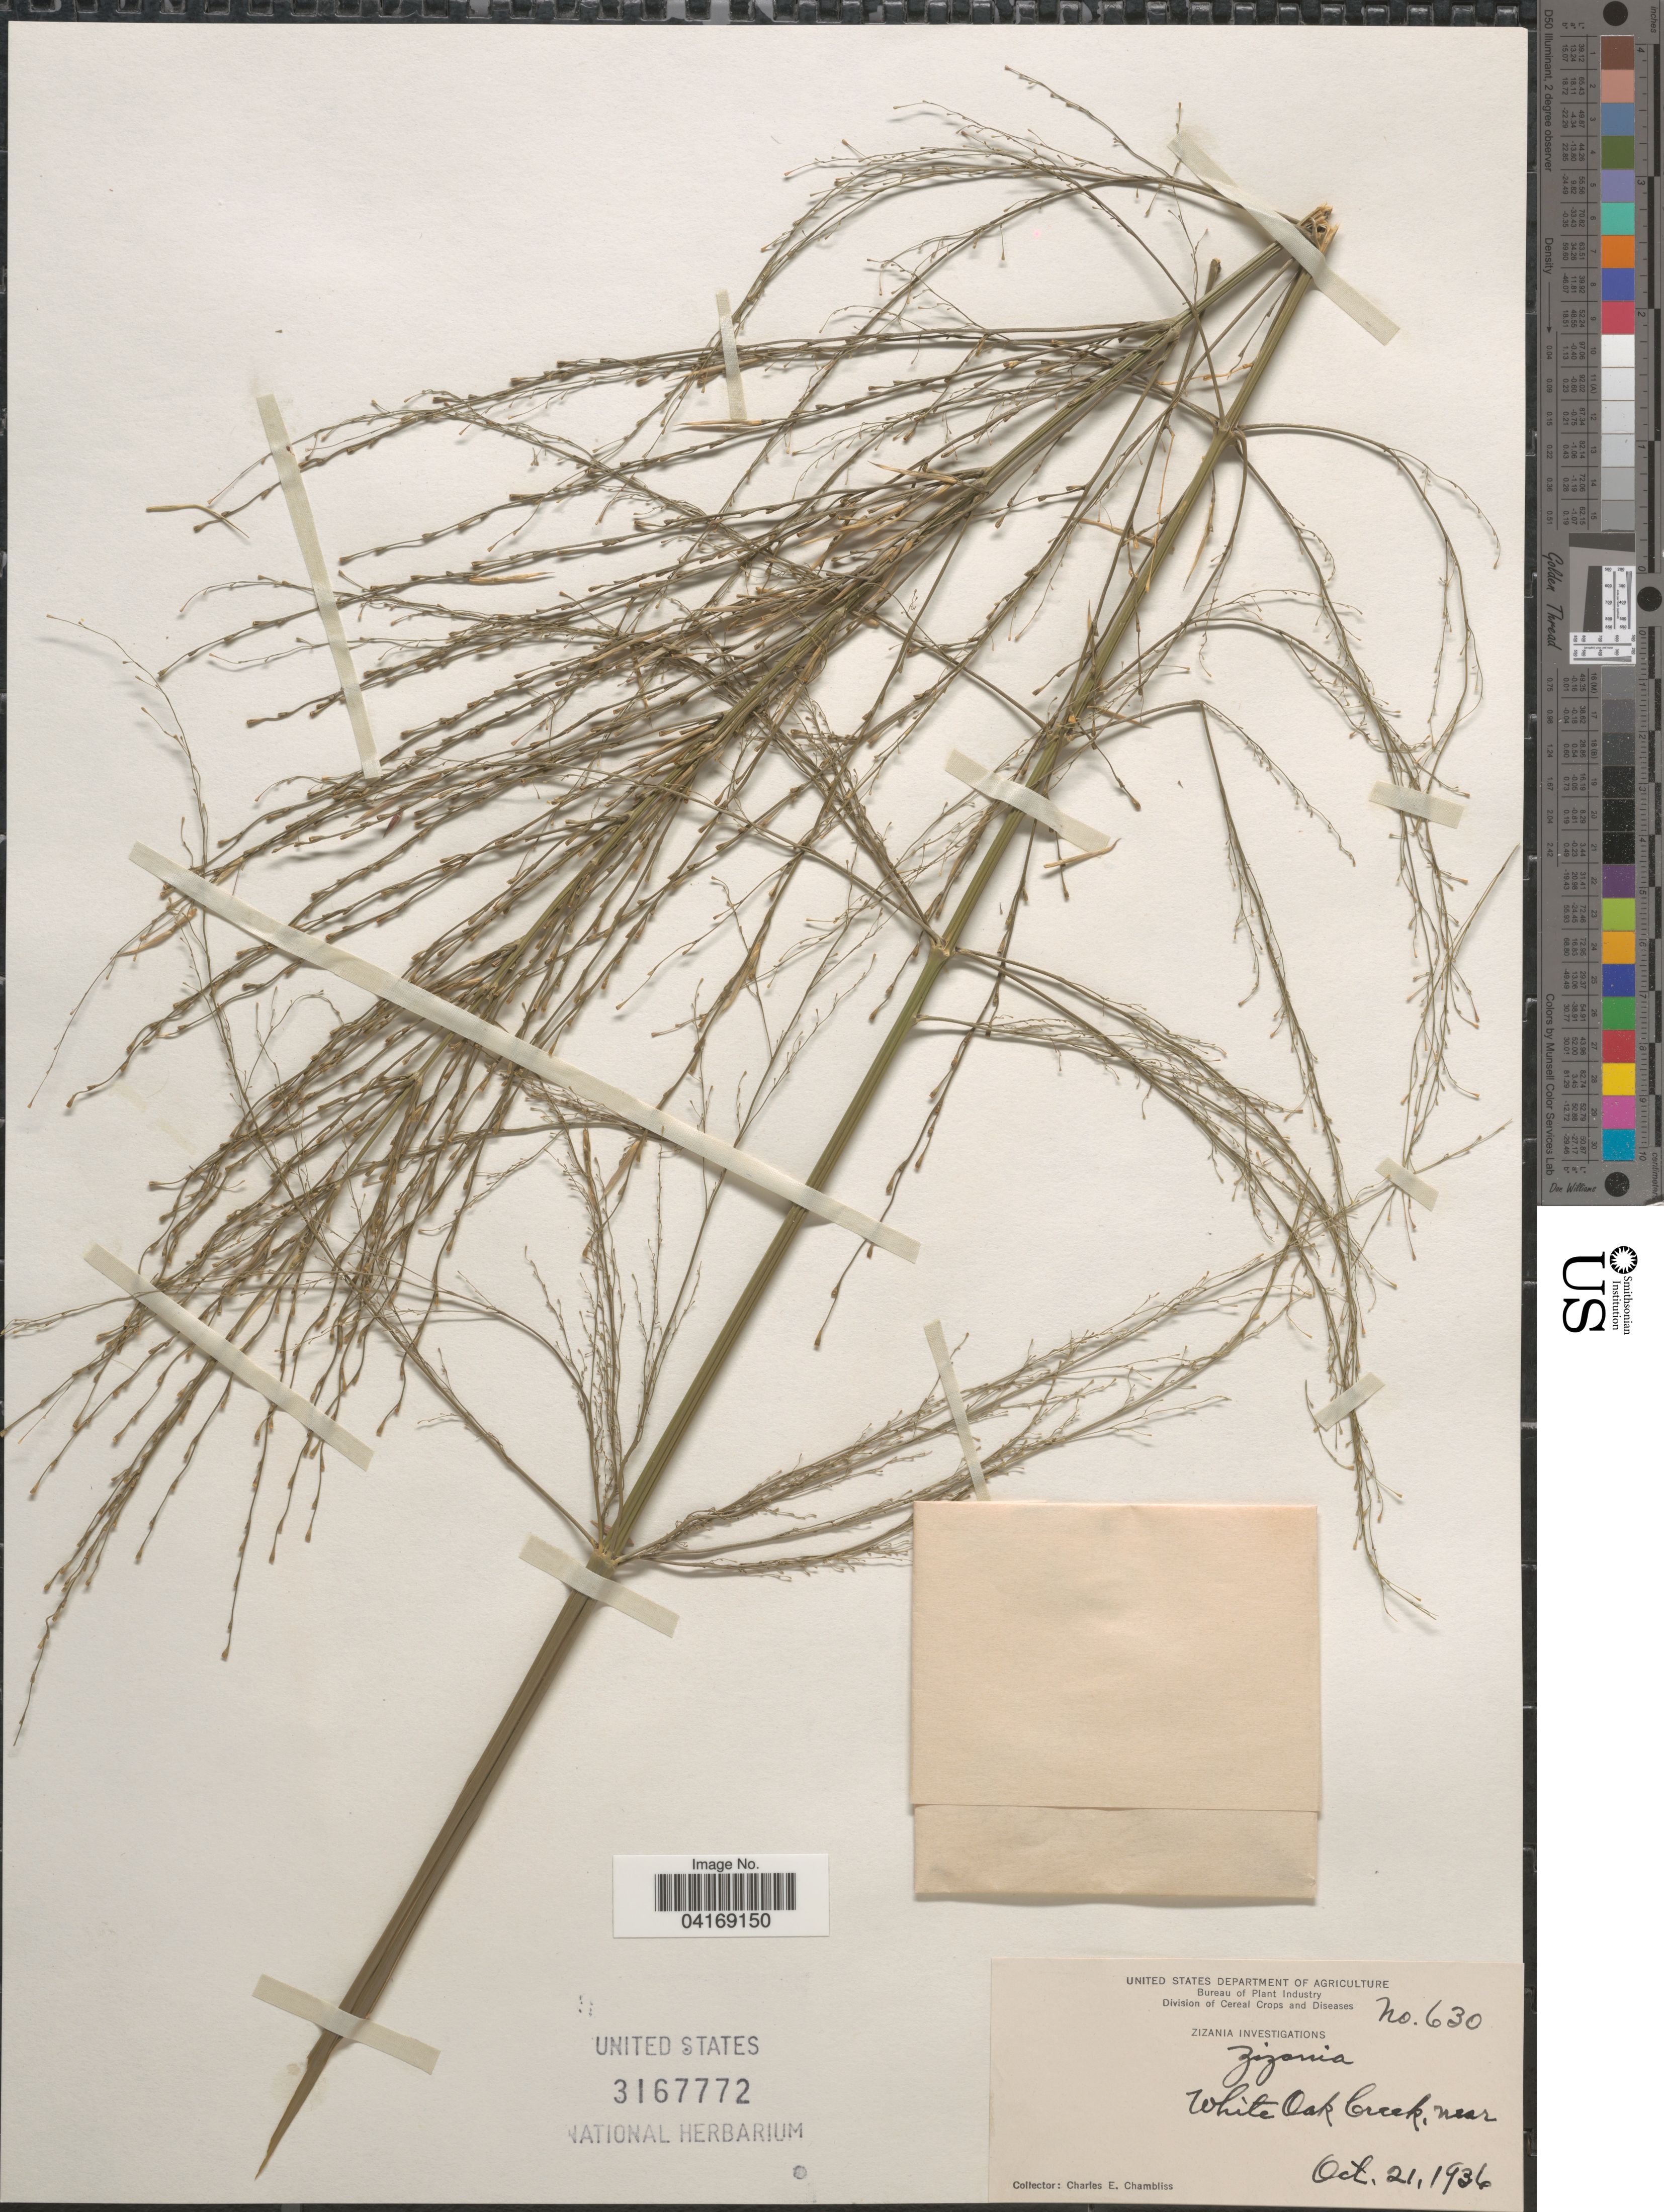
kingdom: Plantae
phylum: Tracheophyta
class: Liliopsida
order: Poales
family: Poaceae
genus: Zizania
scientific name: Zizania sp.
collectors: C. Chambliss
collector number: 630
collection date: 1936-10-21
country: United States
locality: White Oak Creek, near.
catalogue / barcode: US 3167772